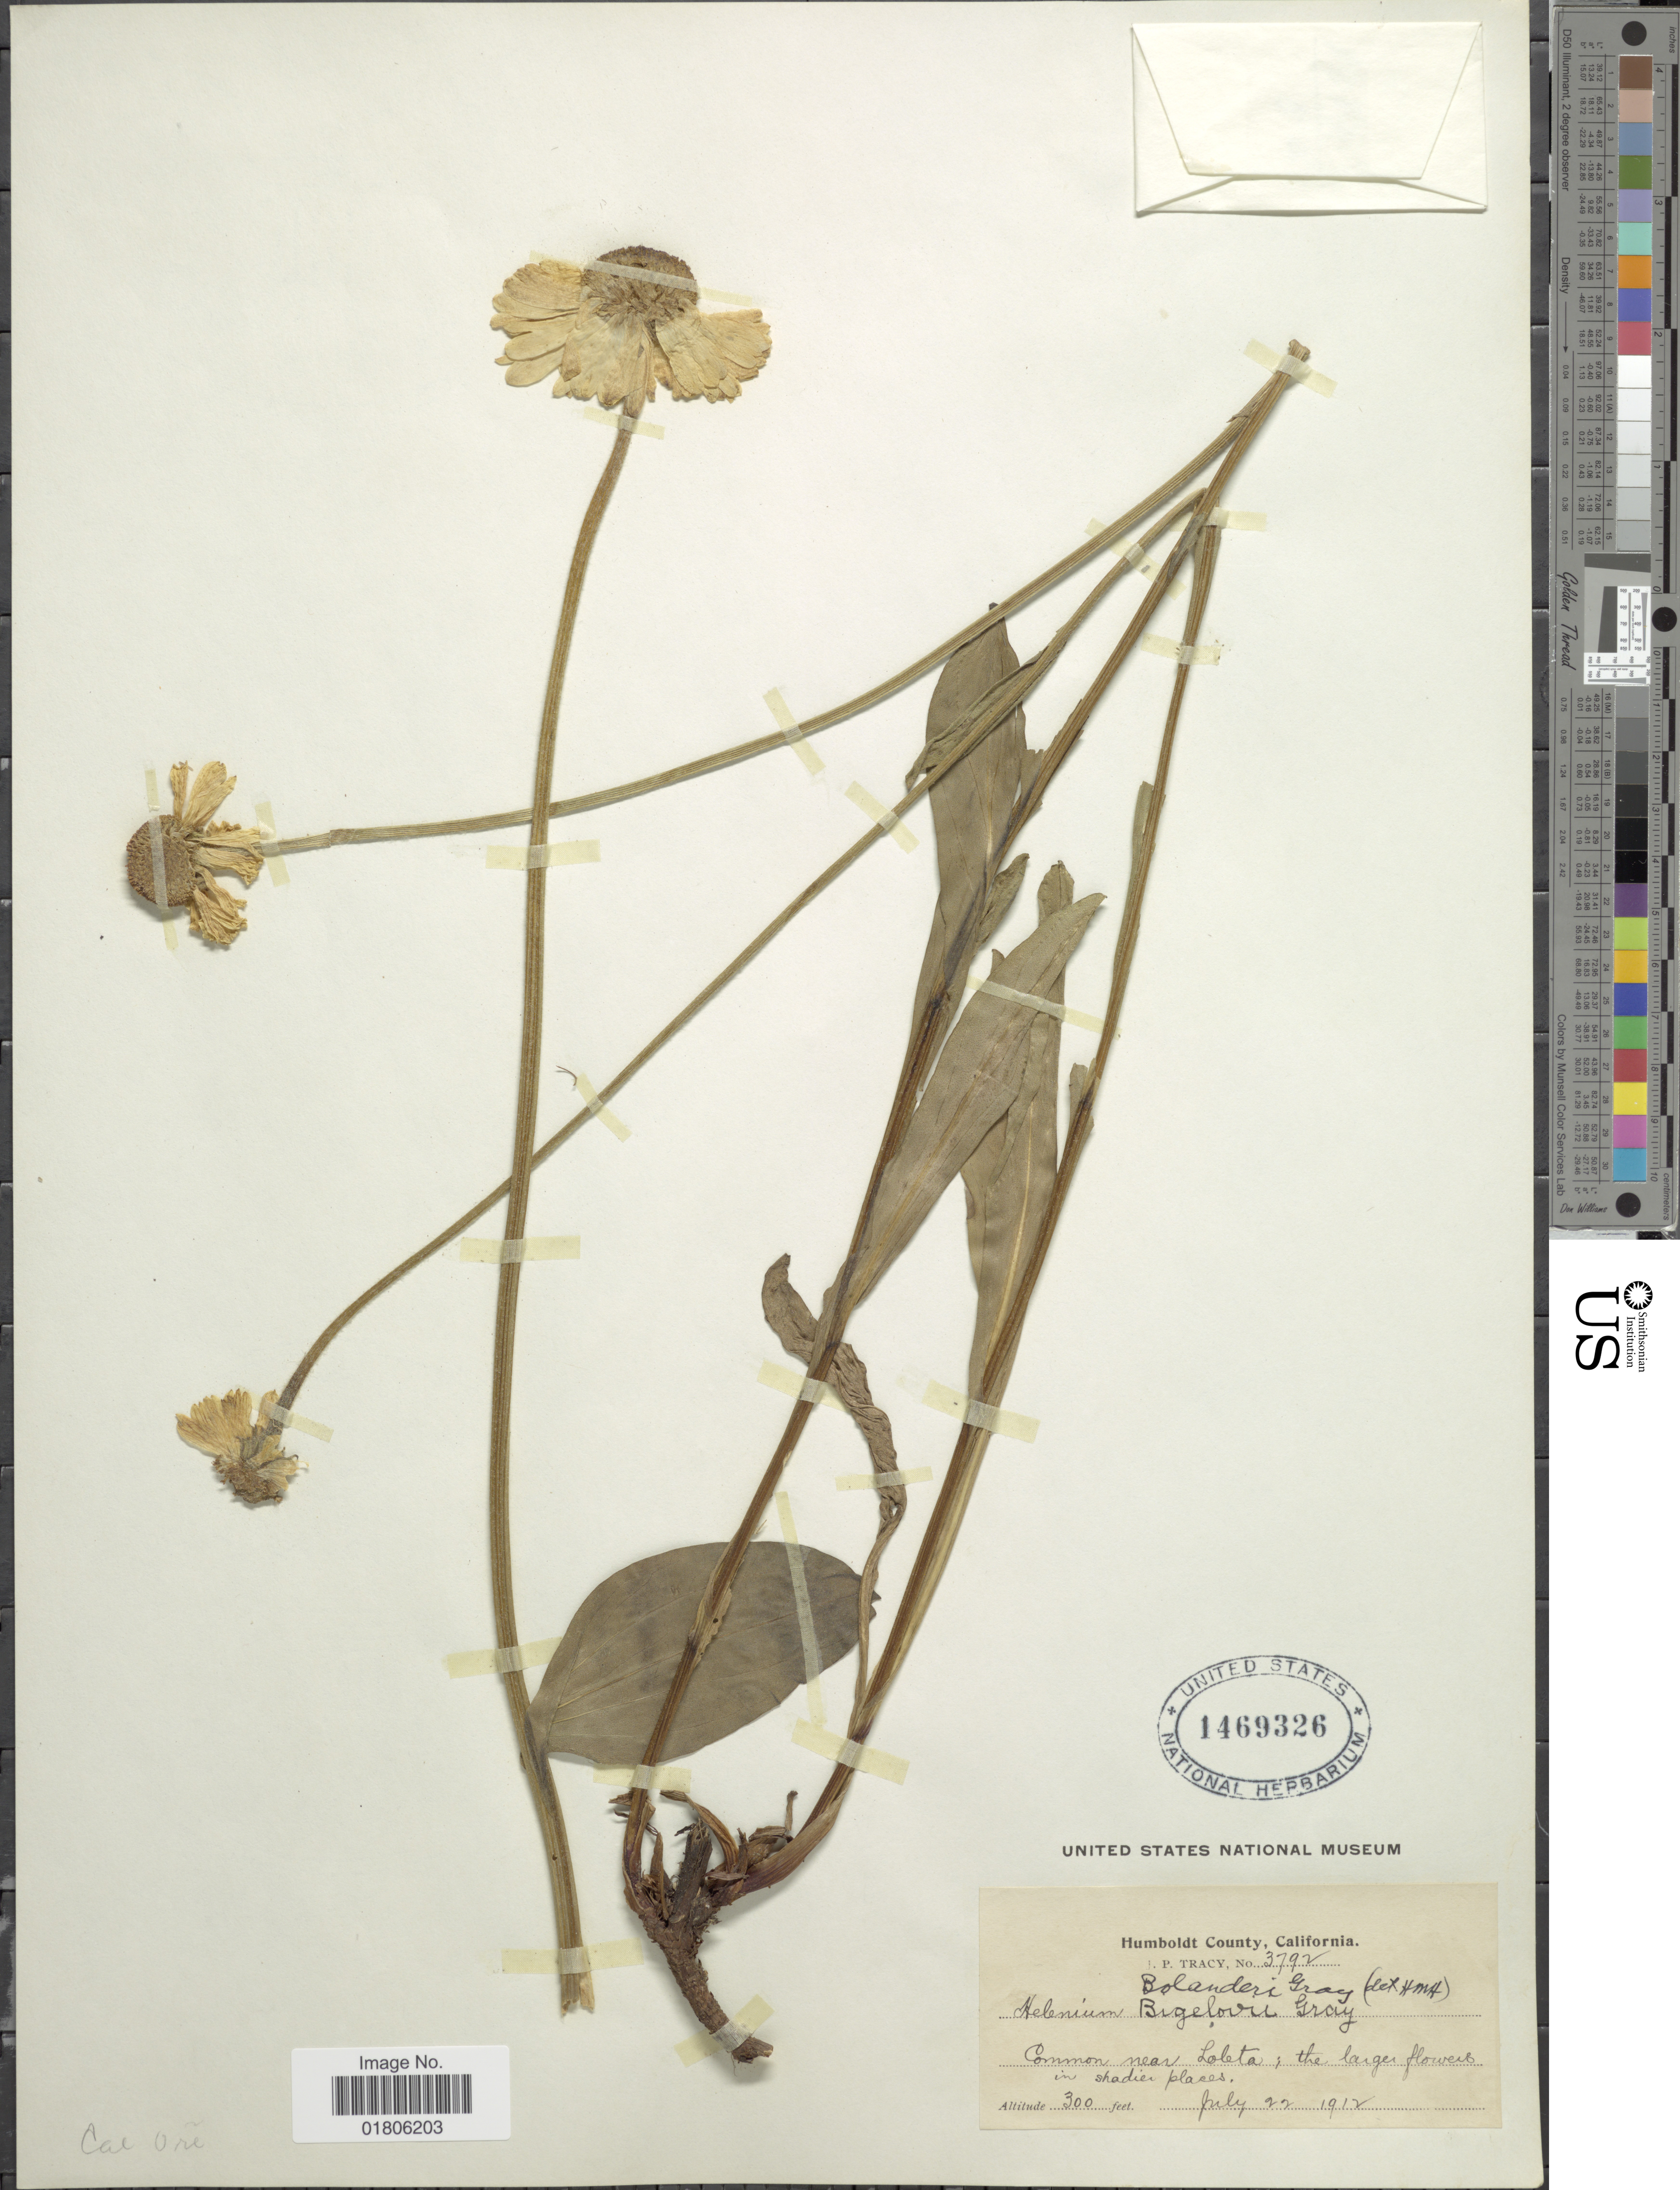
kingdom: Plantae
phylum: Tracheophyta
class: Magnoliopsida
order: Asterales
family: Asteraceae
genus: Helenium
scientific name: Helenium bolanderi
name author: A. Gray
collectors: J. Tracy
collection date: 1912-07-22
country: United States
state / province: California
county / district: Humboldt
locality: Humboldt County. Near Loleta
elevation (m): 91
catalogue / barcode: US 1469326